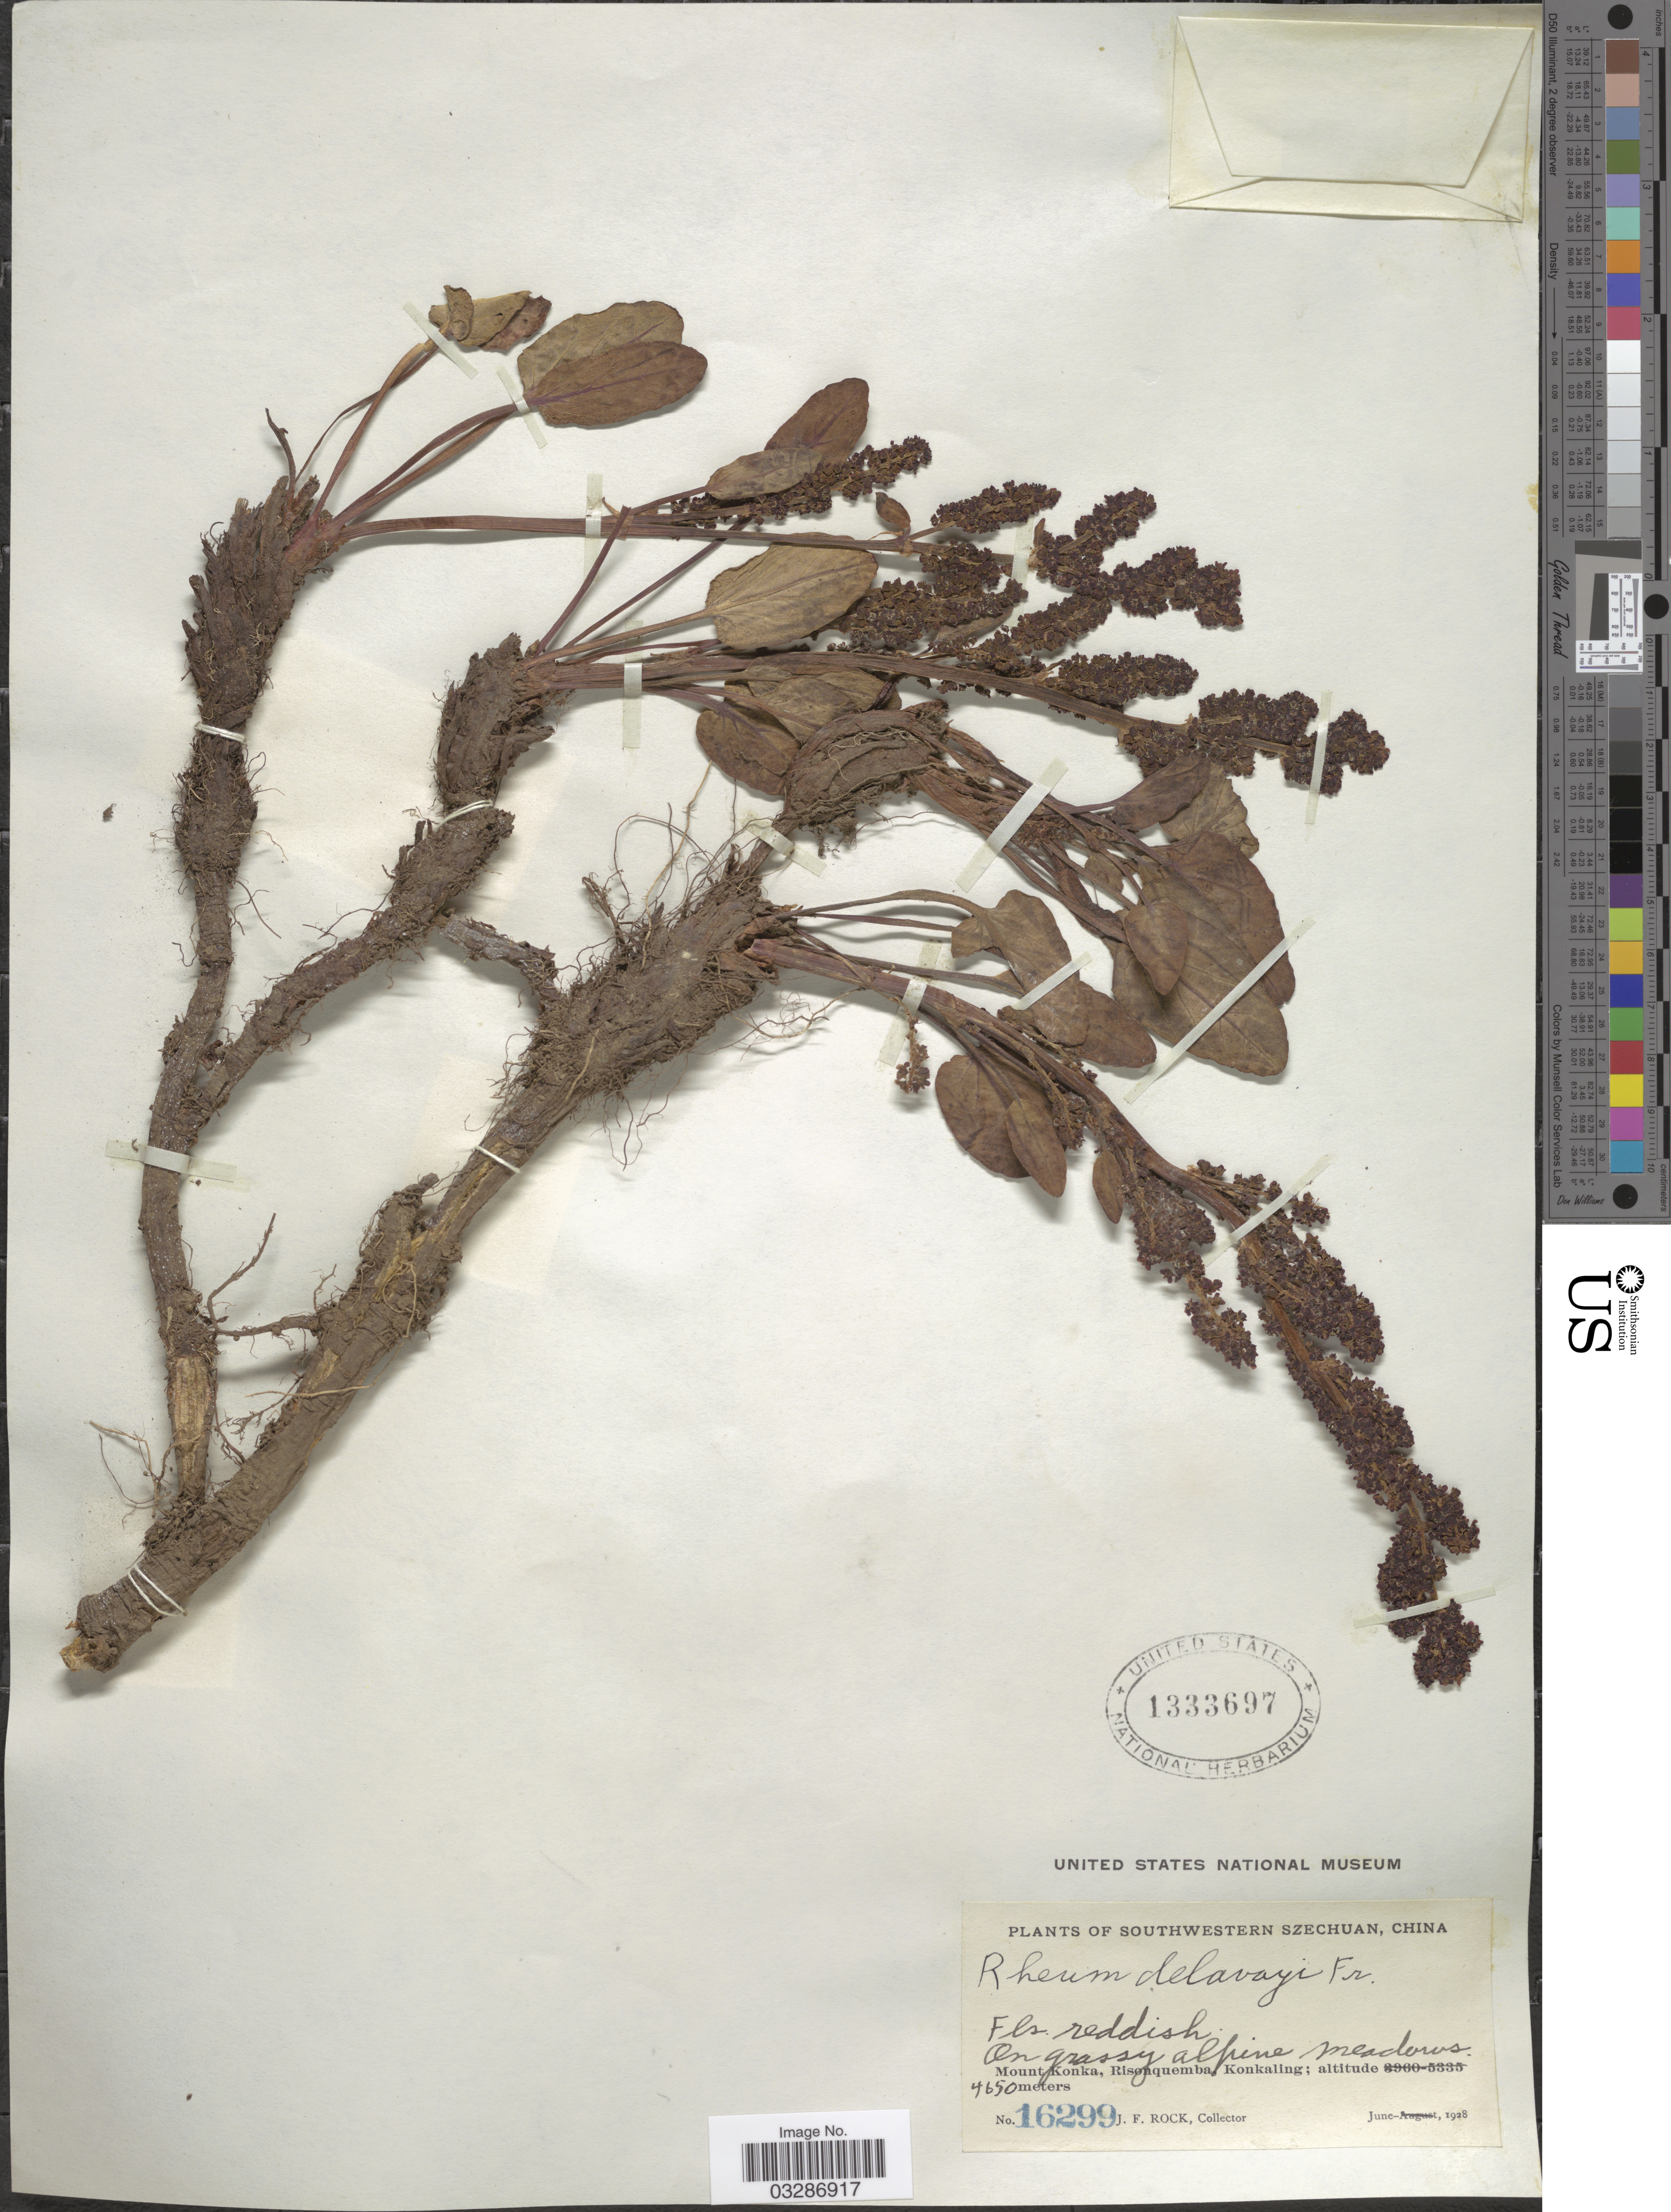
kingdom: Plantae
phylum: Tracheophyta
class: Magnoliopsida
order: Caryophyllales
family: Polygonaceae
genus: Rheum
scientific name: Rheum delavayi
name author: Franch.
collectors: J. Rock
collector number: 16299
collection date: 1928-06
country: China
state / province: Sichuan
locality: Southwestern Szechuan. Mount Konka, Risonquemba, Konkaling.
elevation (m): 4650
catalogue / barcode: US 1333697